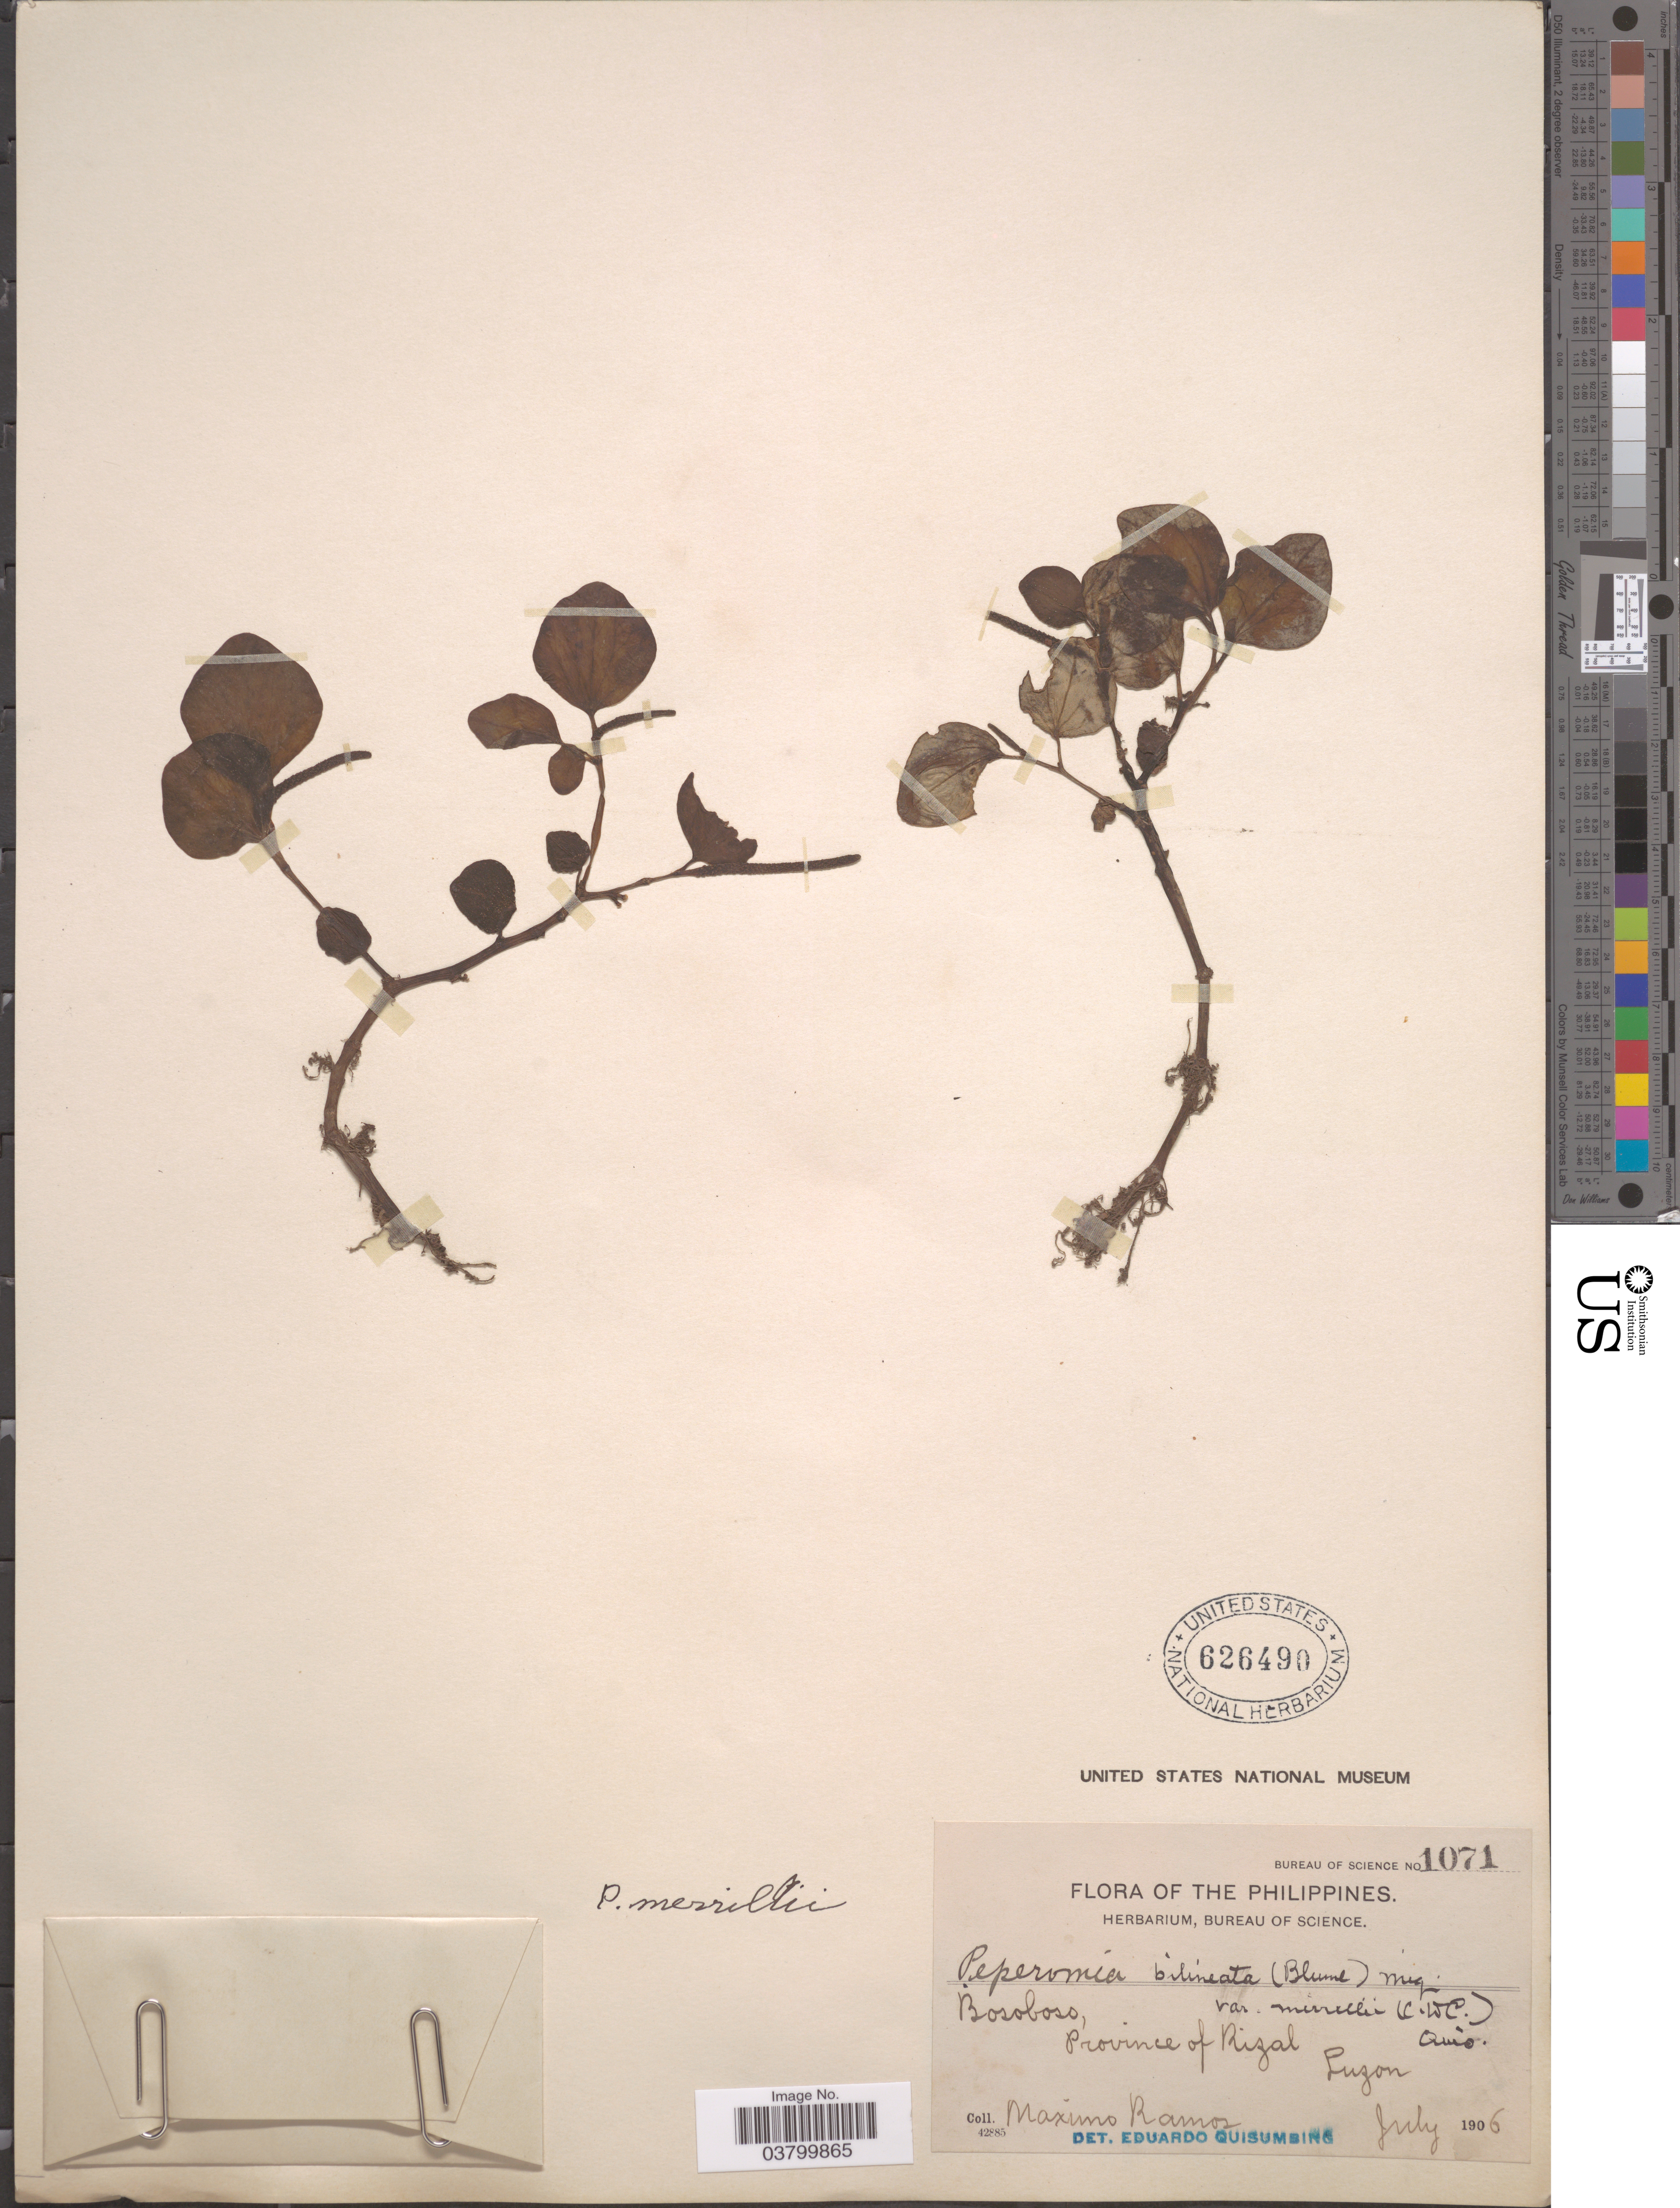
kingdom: Plantae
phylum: Tracheophyta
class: Magnoliopsida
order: Piperales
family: Piperaceae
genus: Peperomia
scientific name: Peperomia merrillii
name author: C. DC.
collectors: M. Ramos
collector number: Bureau of Science 1071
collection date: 1906-07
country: Philippines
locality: Bosoboso. Province of Rizal. Luzon.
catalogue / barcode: US 626490